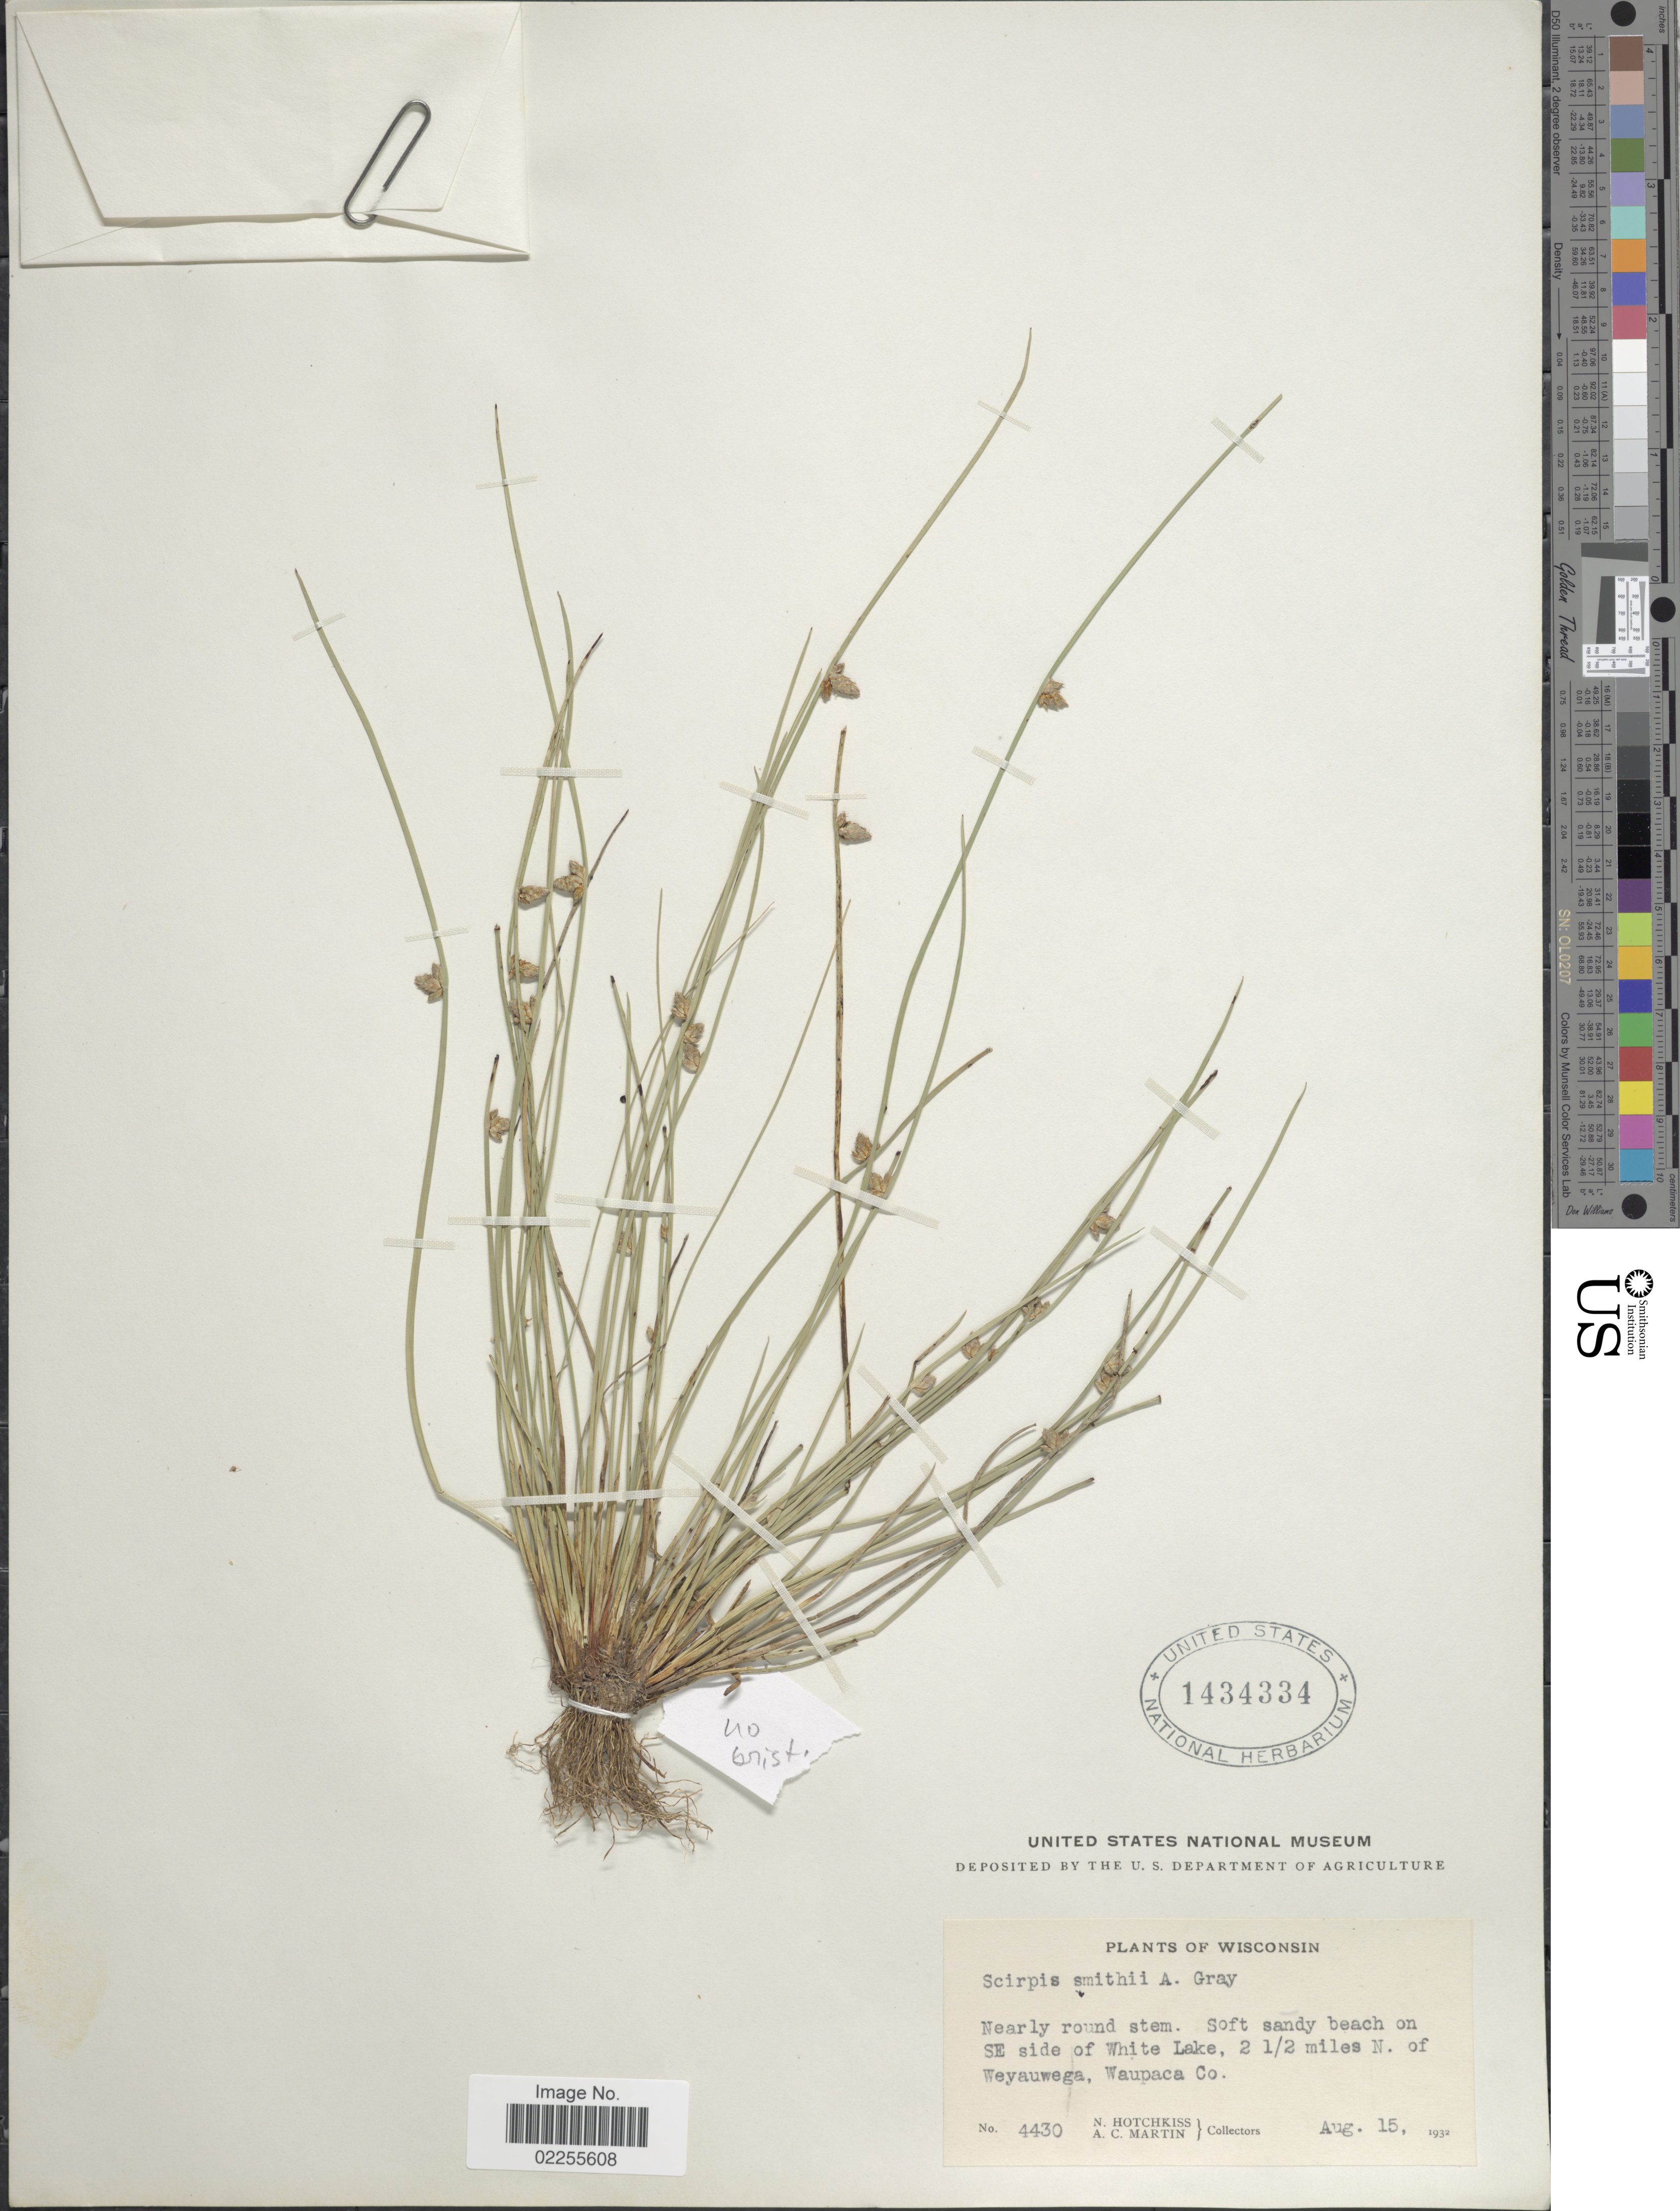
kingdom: Plantae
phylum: Tracheophyta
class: Liliopsida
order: Poales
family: Cyperaceae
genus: Schoenoplectus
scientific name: Schoenoplectus smithii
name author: (A. Gray) Soják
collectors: N. Hotchkiss & A. C. Martin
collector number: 4430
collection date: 1932-08-15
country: United States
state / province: Wisconsin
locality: Soft sandy beach on SE side of White Lake, 2 1/2 miles N. of Weyauwega, Waupaca Co.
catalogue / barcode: US 1434334